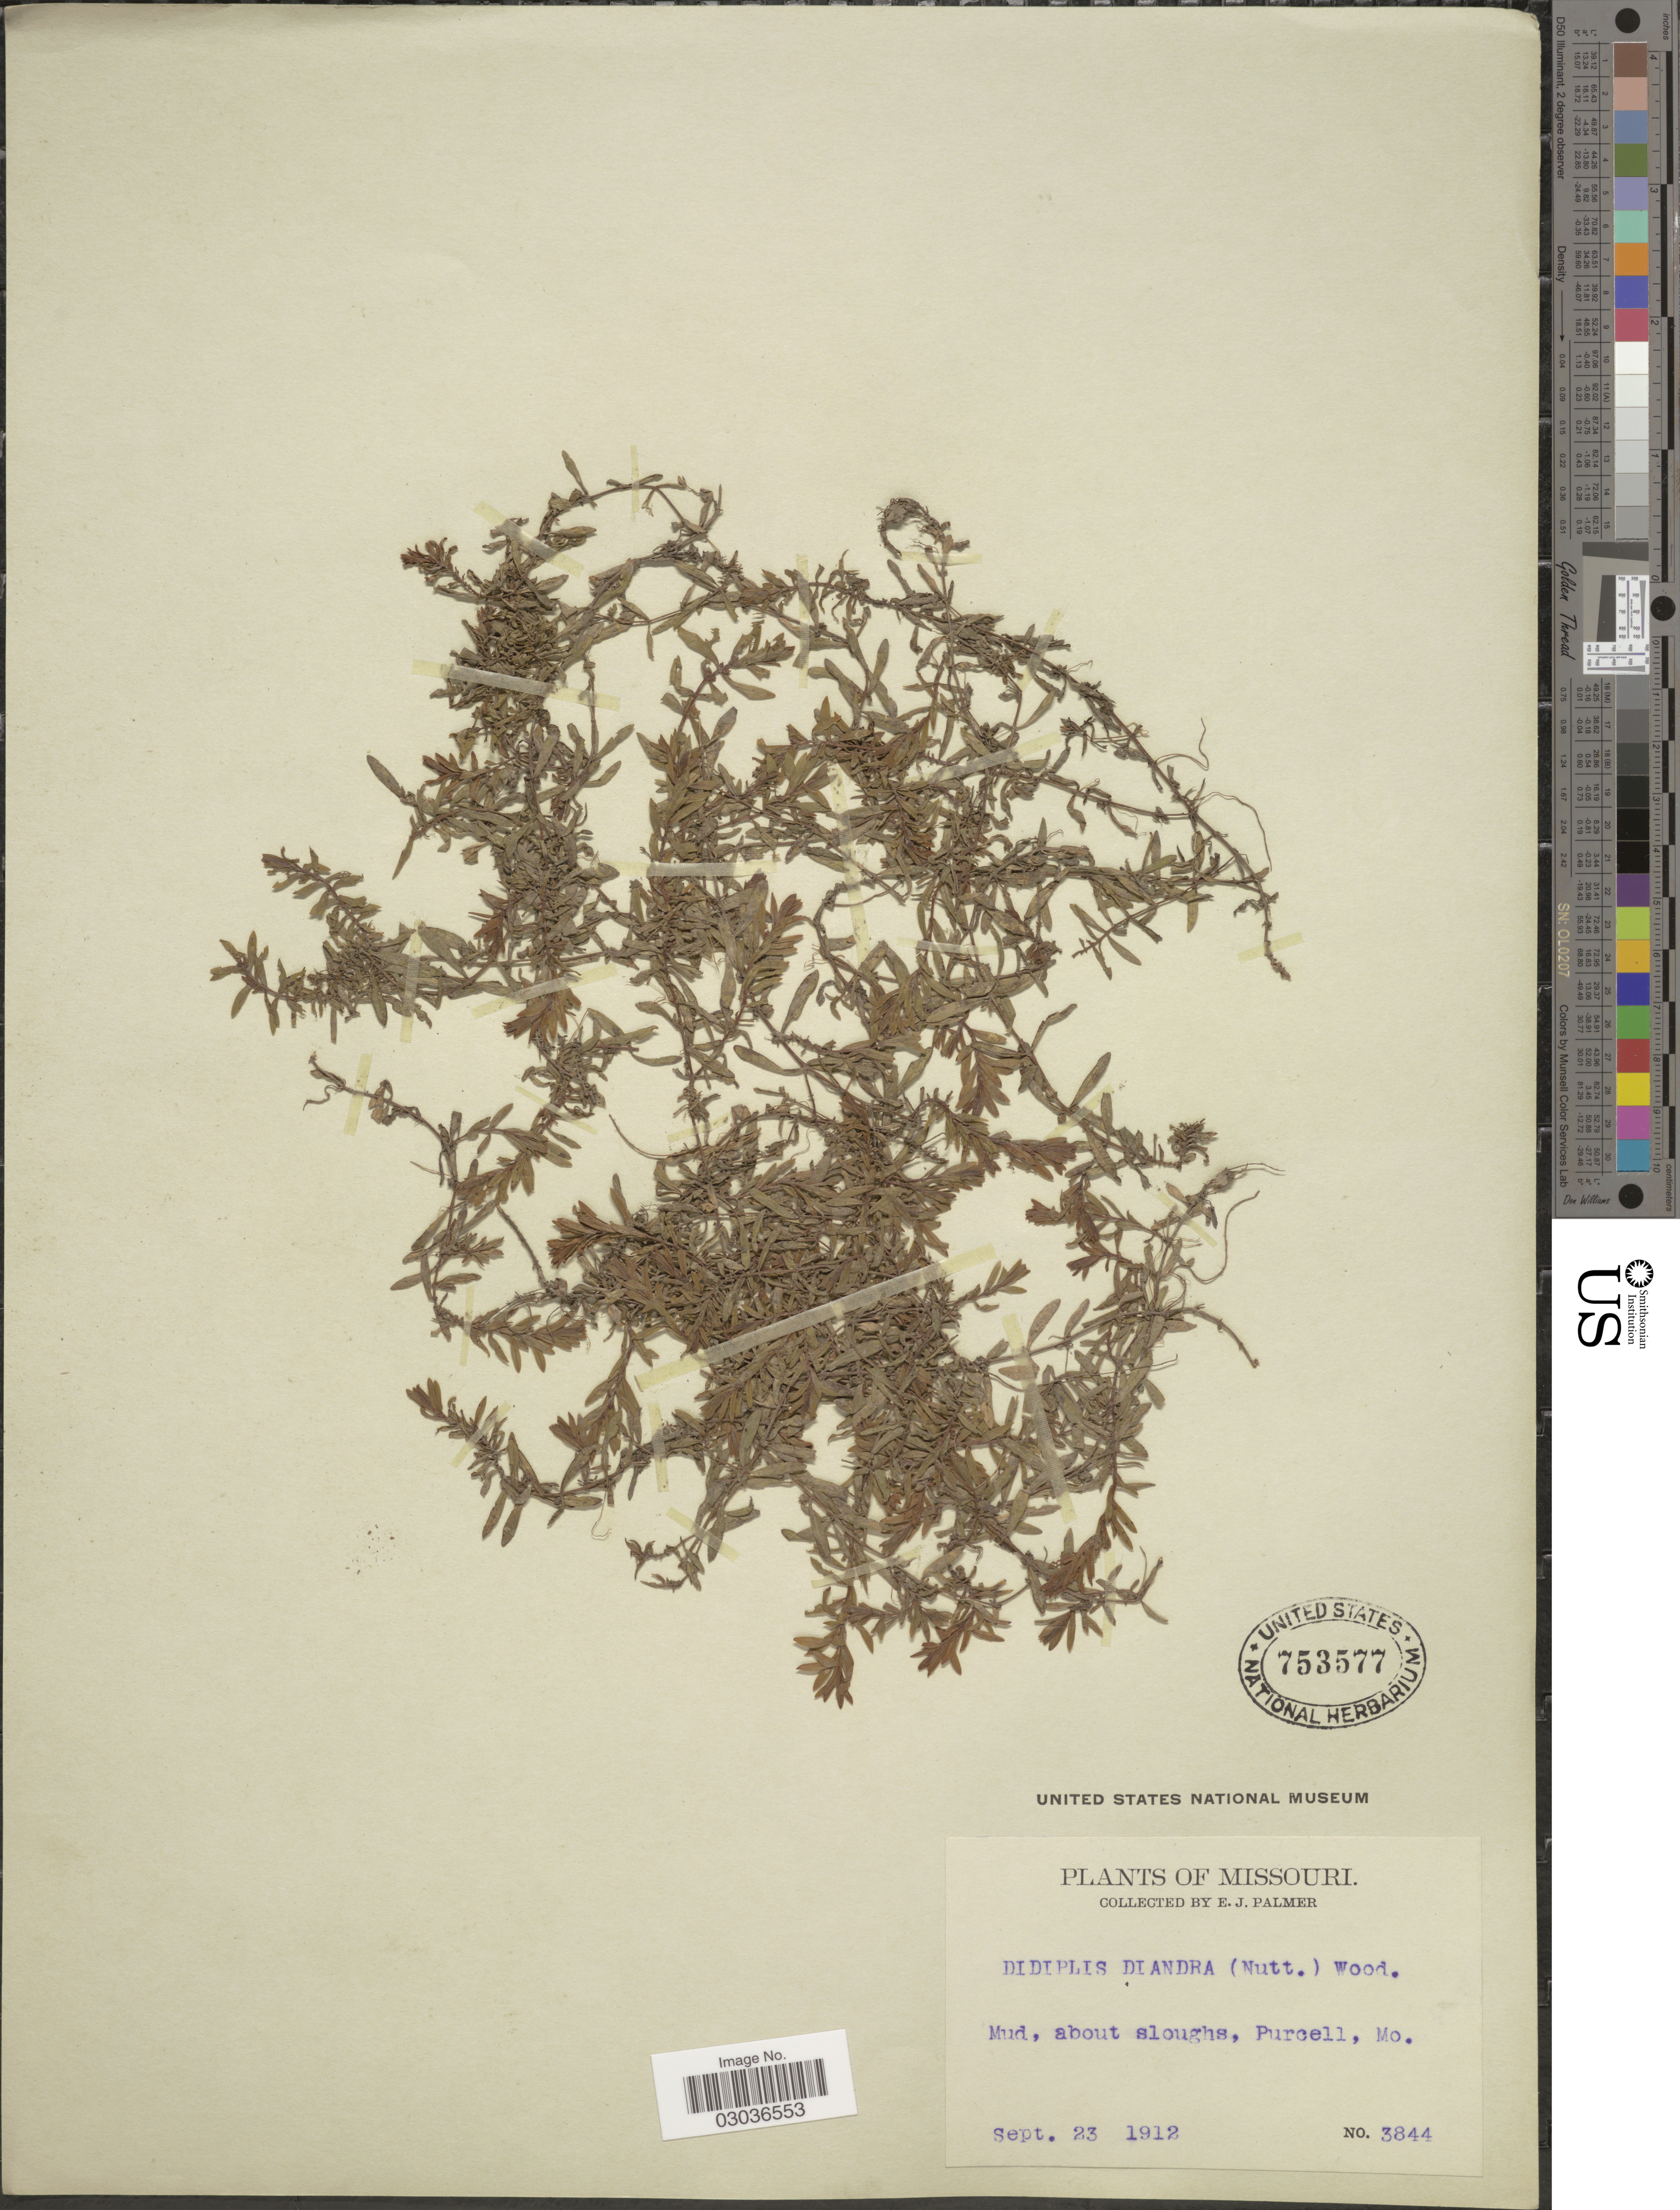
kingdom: Plantae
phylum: Tracheophyta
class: Magnoliopsida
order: Myrtales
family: Lythraceae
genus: Didiplis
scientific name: Didiplis diandra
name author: (Nutt. ex DC.) Alph. Wood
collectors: E. J. Palmer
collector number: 3844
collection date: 1912-09-23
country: United States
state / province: Missouri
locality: Mud, about sloughs, Purcell.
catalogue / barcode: US 753577